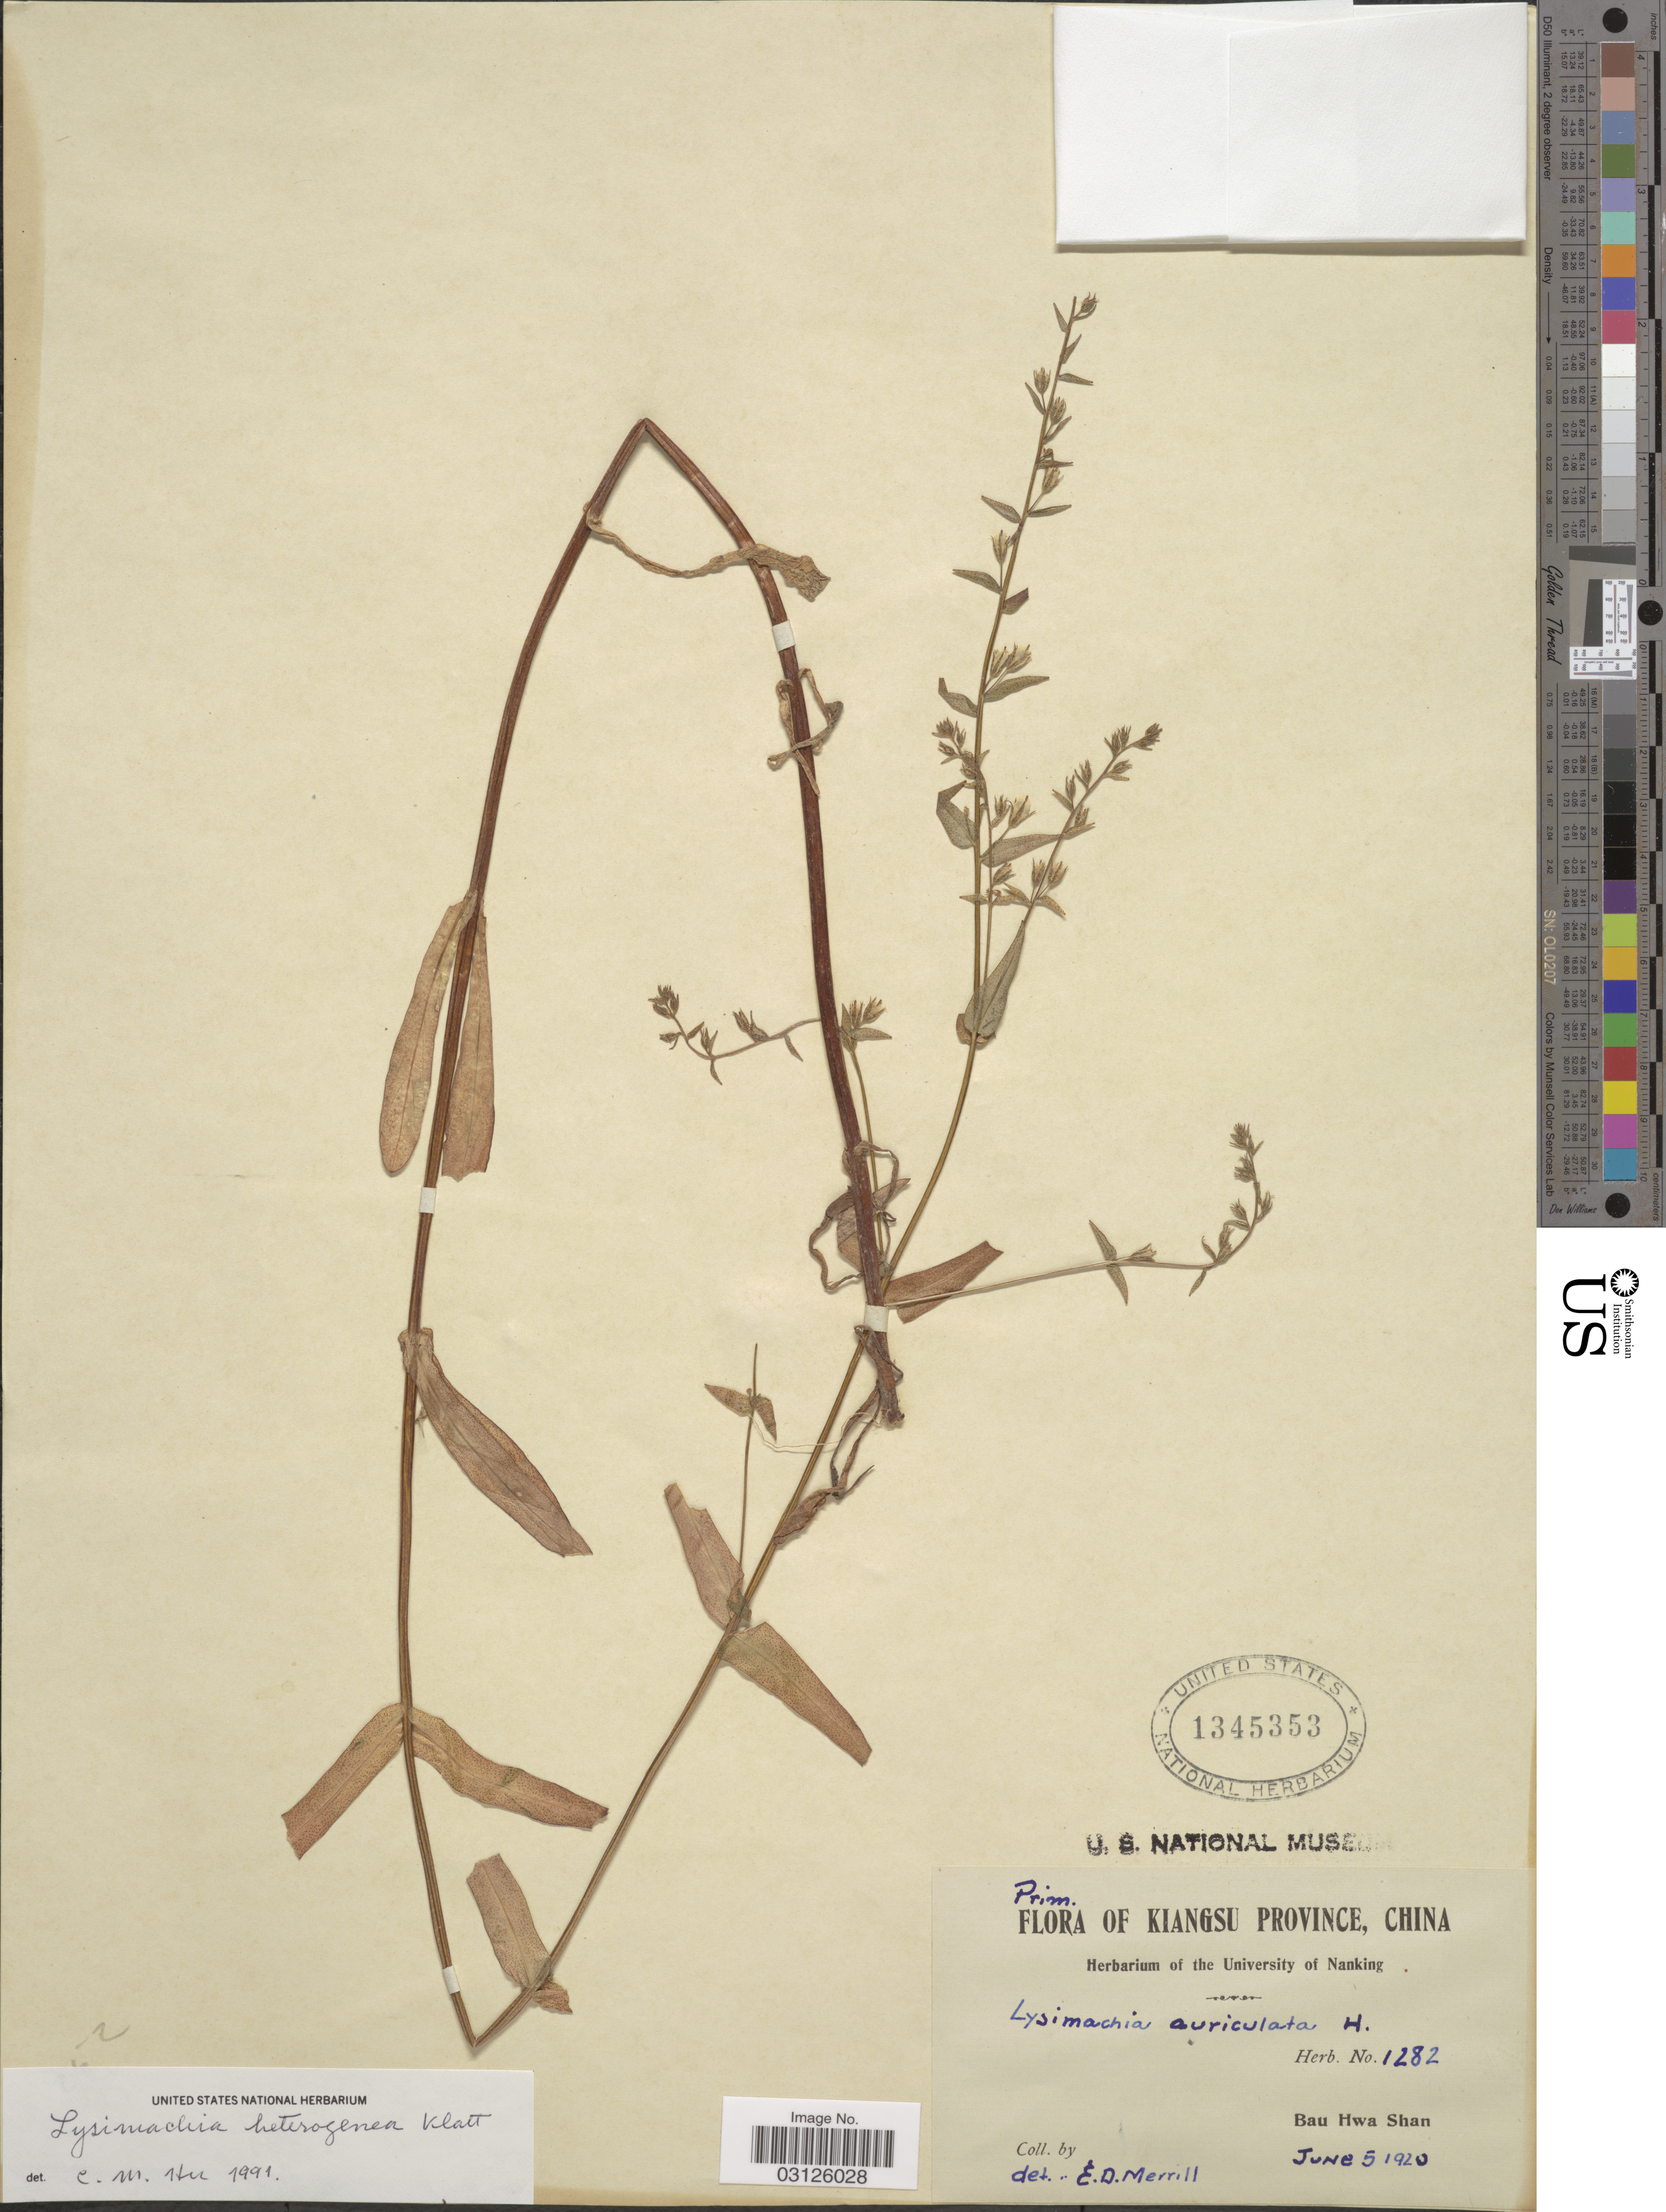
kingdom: Plantae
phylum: Tracheophyta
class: Magnoliopsida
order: Ericales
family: Primulaceae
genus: Lysimachia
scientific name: Lysimachia auriculata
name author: Hemsl.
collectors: ex herb. University of Nanking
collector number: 1282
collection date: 1920-06-05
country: China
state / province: Jiangsu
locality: Kiangsu Province. Bau Hwa Shan.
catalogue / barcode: US 1345353